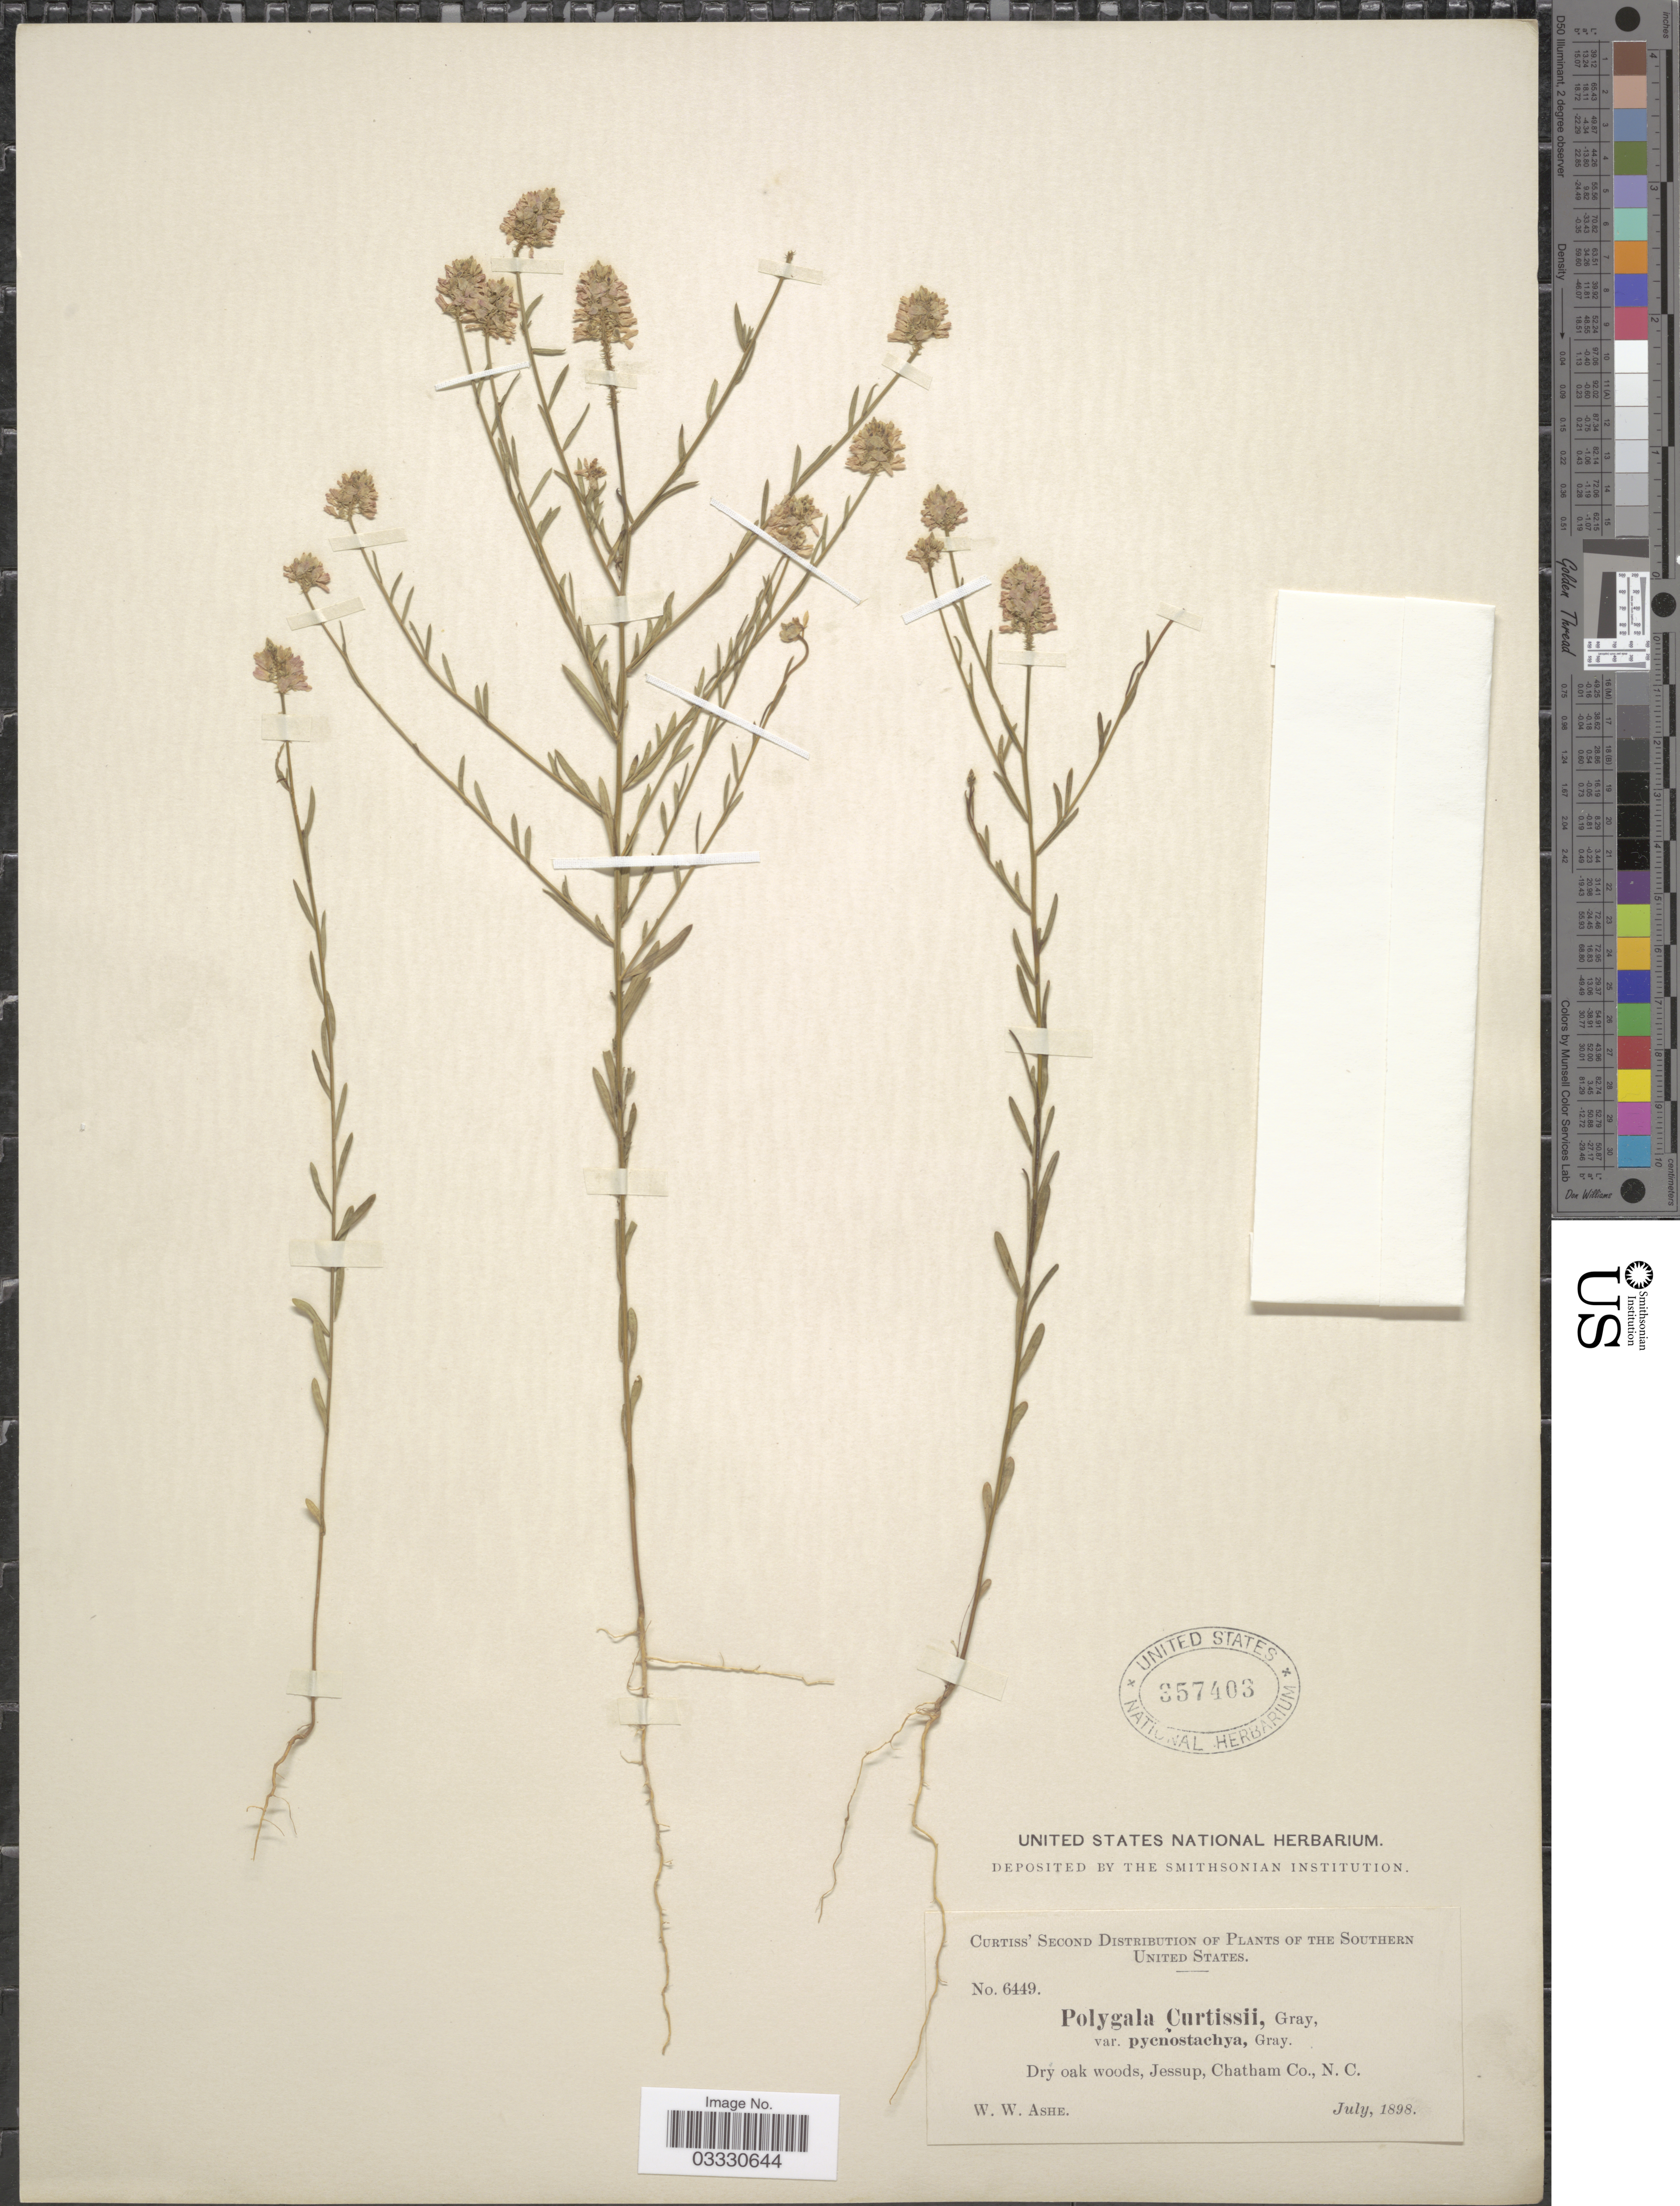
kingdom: Plantae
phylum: Tracheophyta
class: Magnoliopsida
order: Fabales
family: Polygalaceae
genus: Polygala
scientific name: Polygala curtissii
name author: A. Gray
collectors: W. W. Ashe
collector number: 6449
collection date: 1898-07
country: United States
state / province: North Carolina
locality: Southern United States. Jessup, Chatham Co.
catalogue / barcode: US 357403